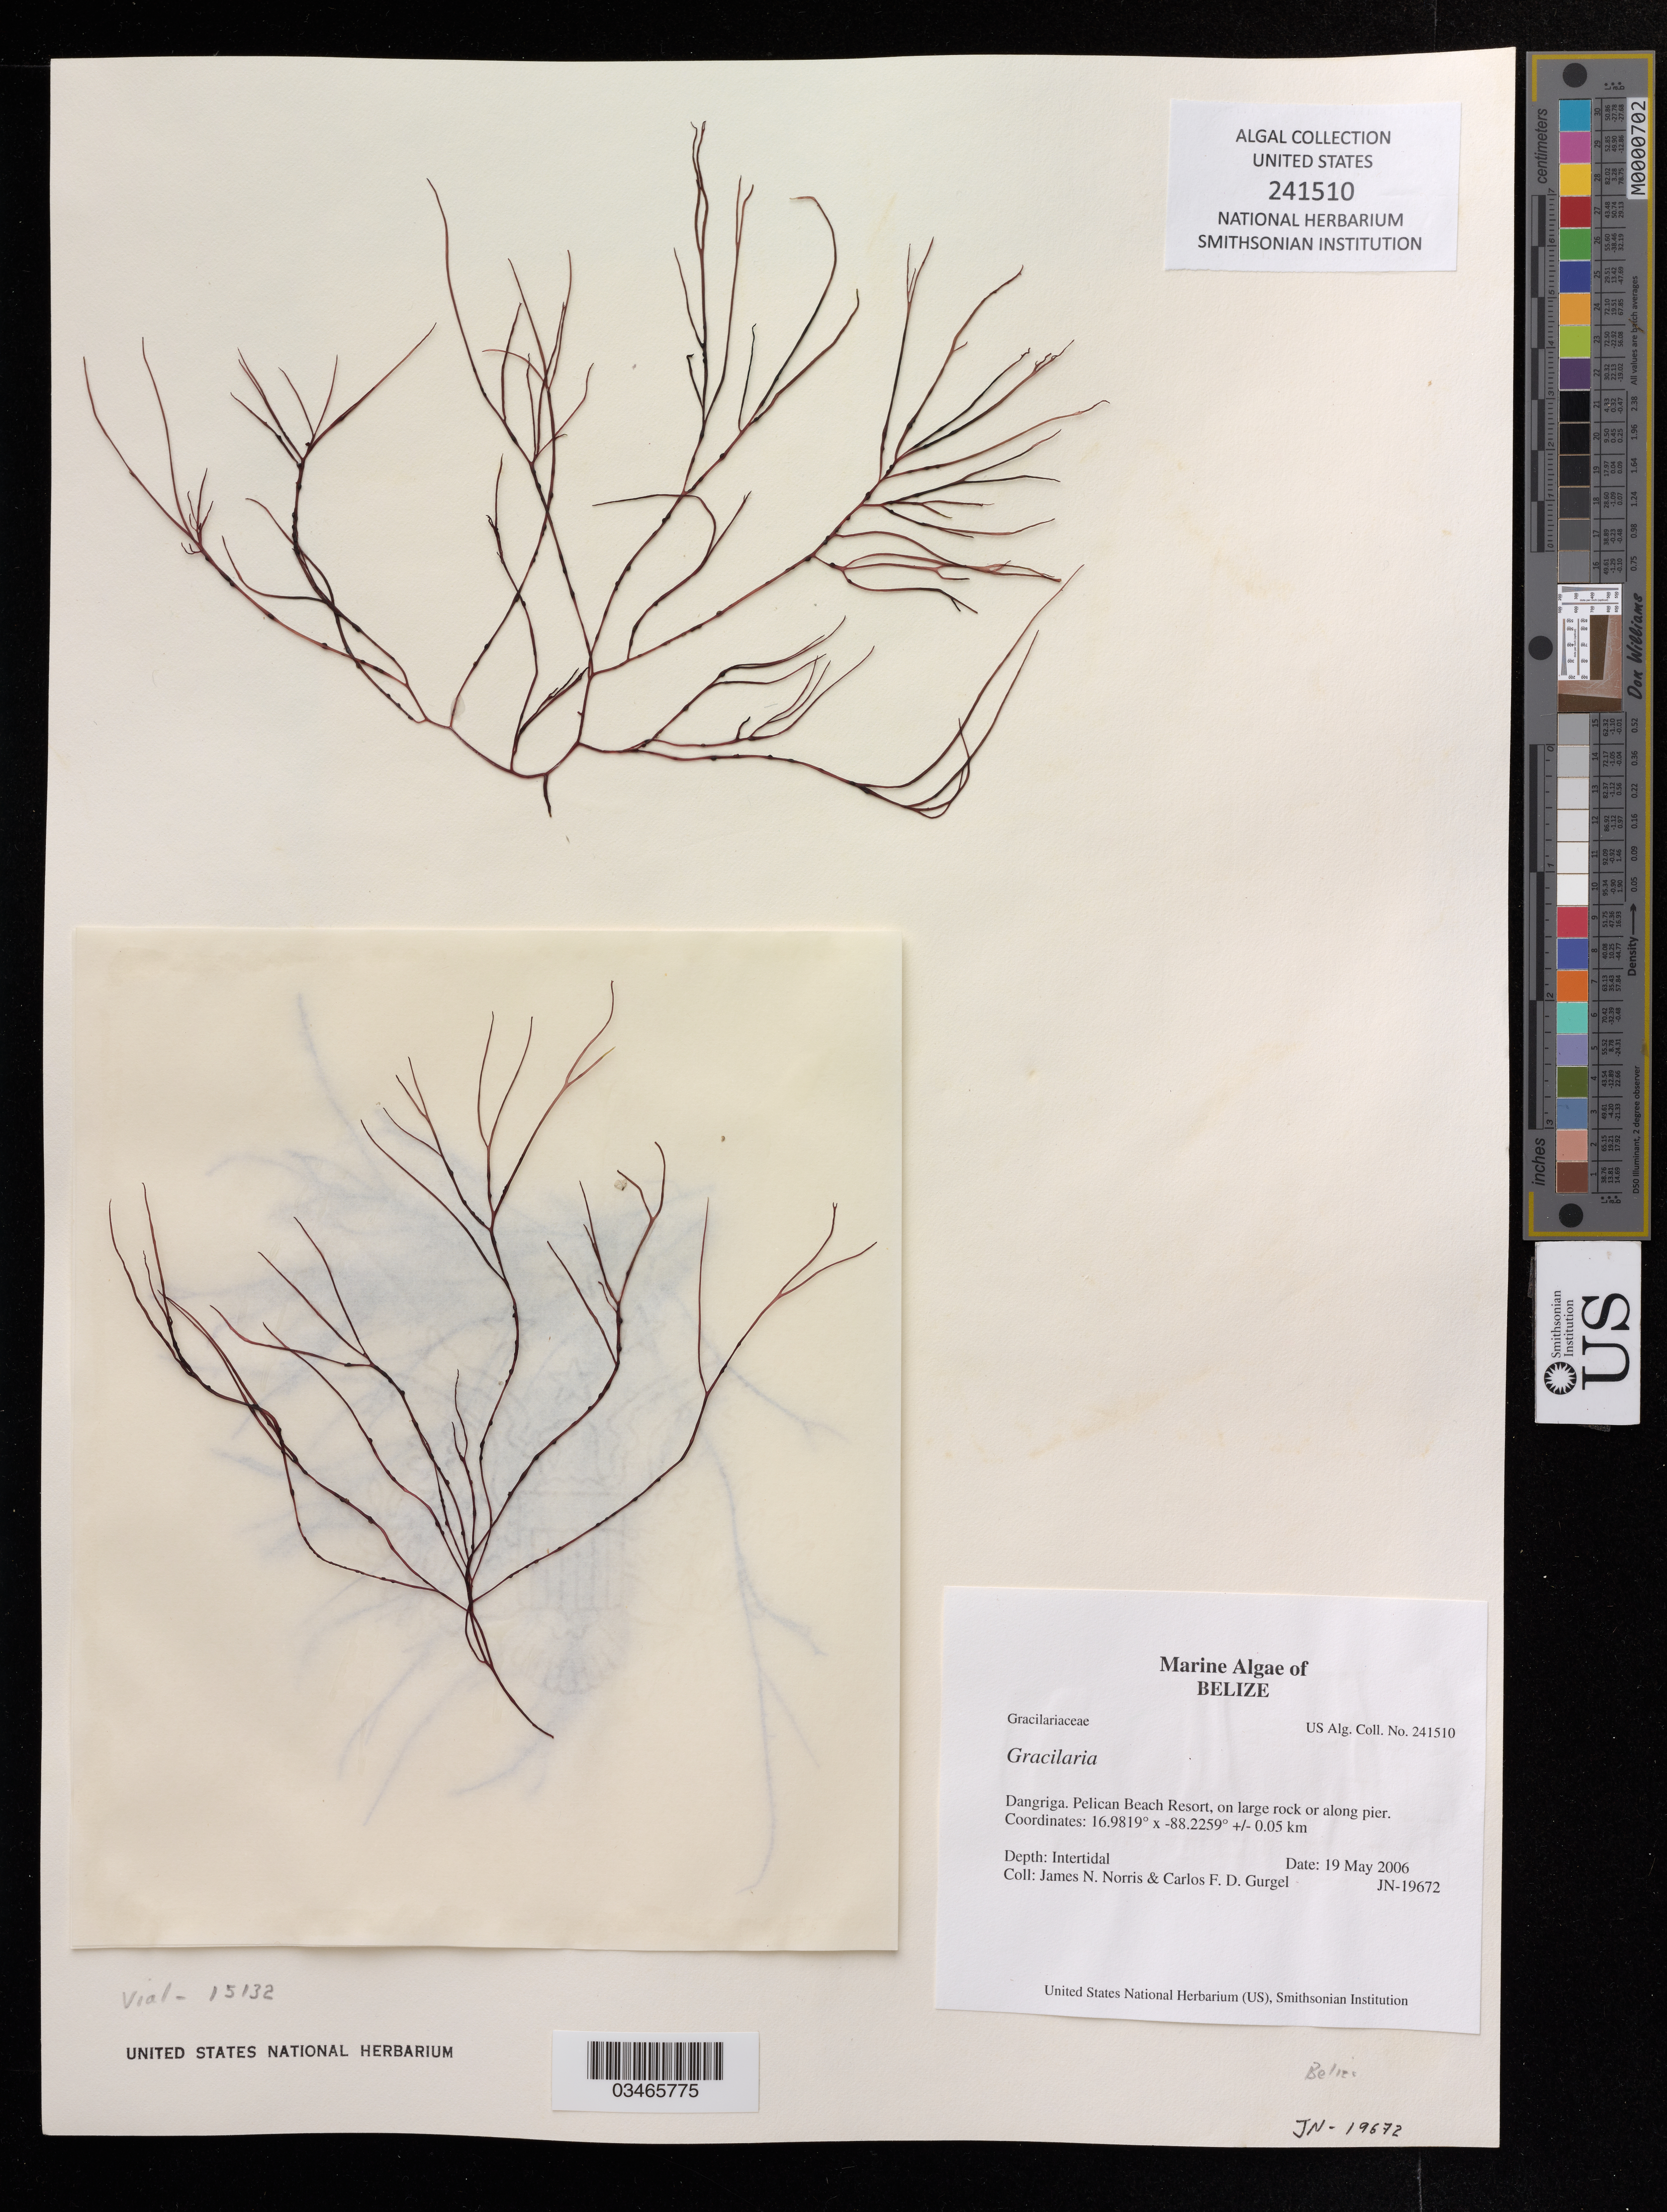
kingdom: Plantae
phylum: Rhodophyta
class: Florideophyceae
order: Gracilariales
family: Gracilariaceae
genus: Gracilaria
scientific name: Gracilaria sp.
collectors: J. Norris & C. Gurgel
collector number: JN-19672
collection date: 2006-05-19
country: Belize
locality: Dangriga, Pelican Beach Resort, on large rock or along pier.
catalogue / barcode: US 241510